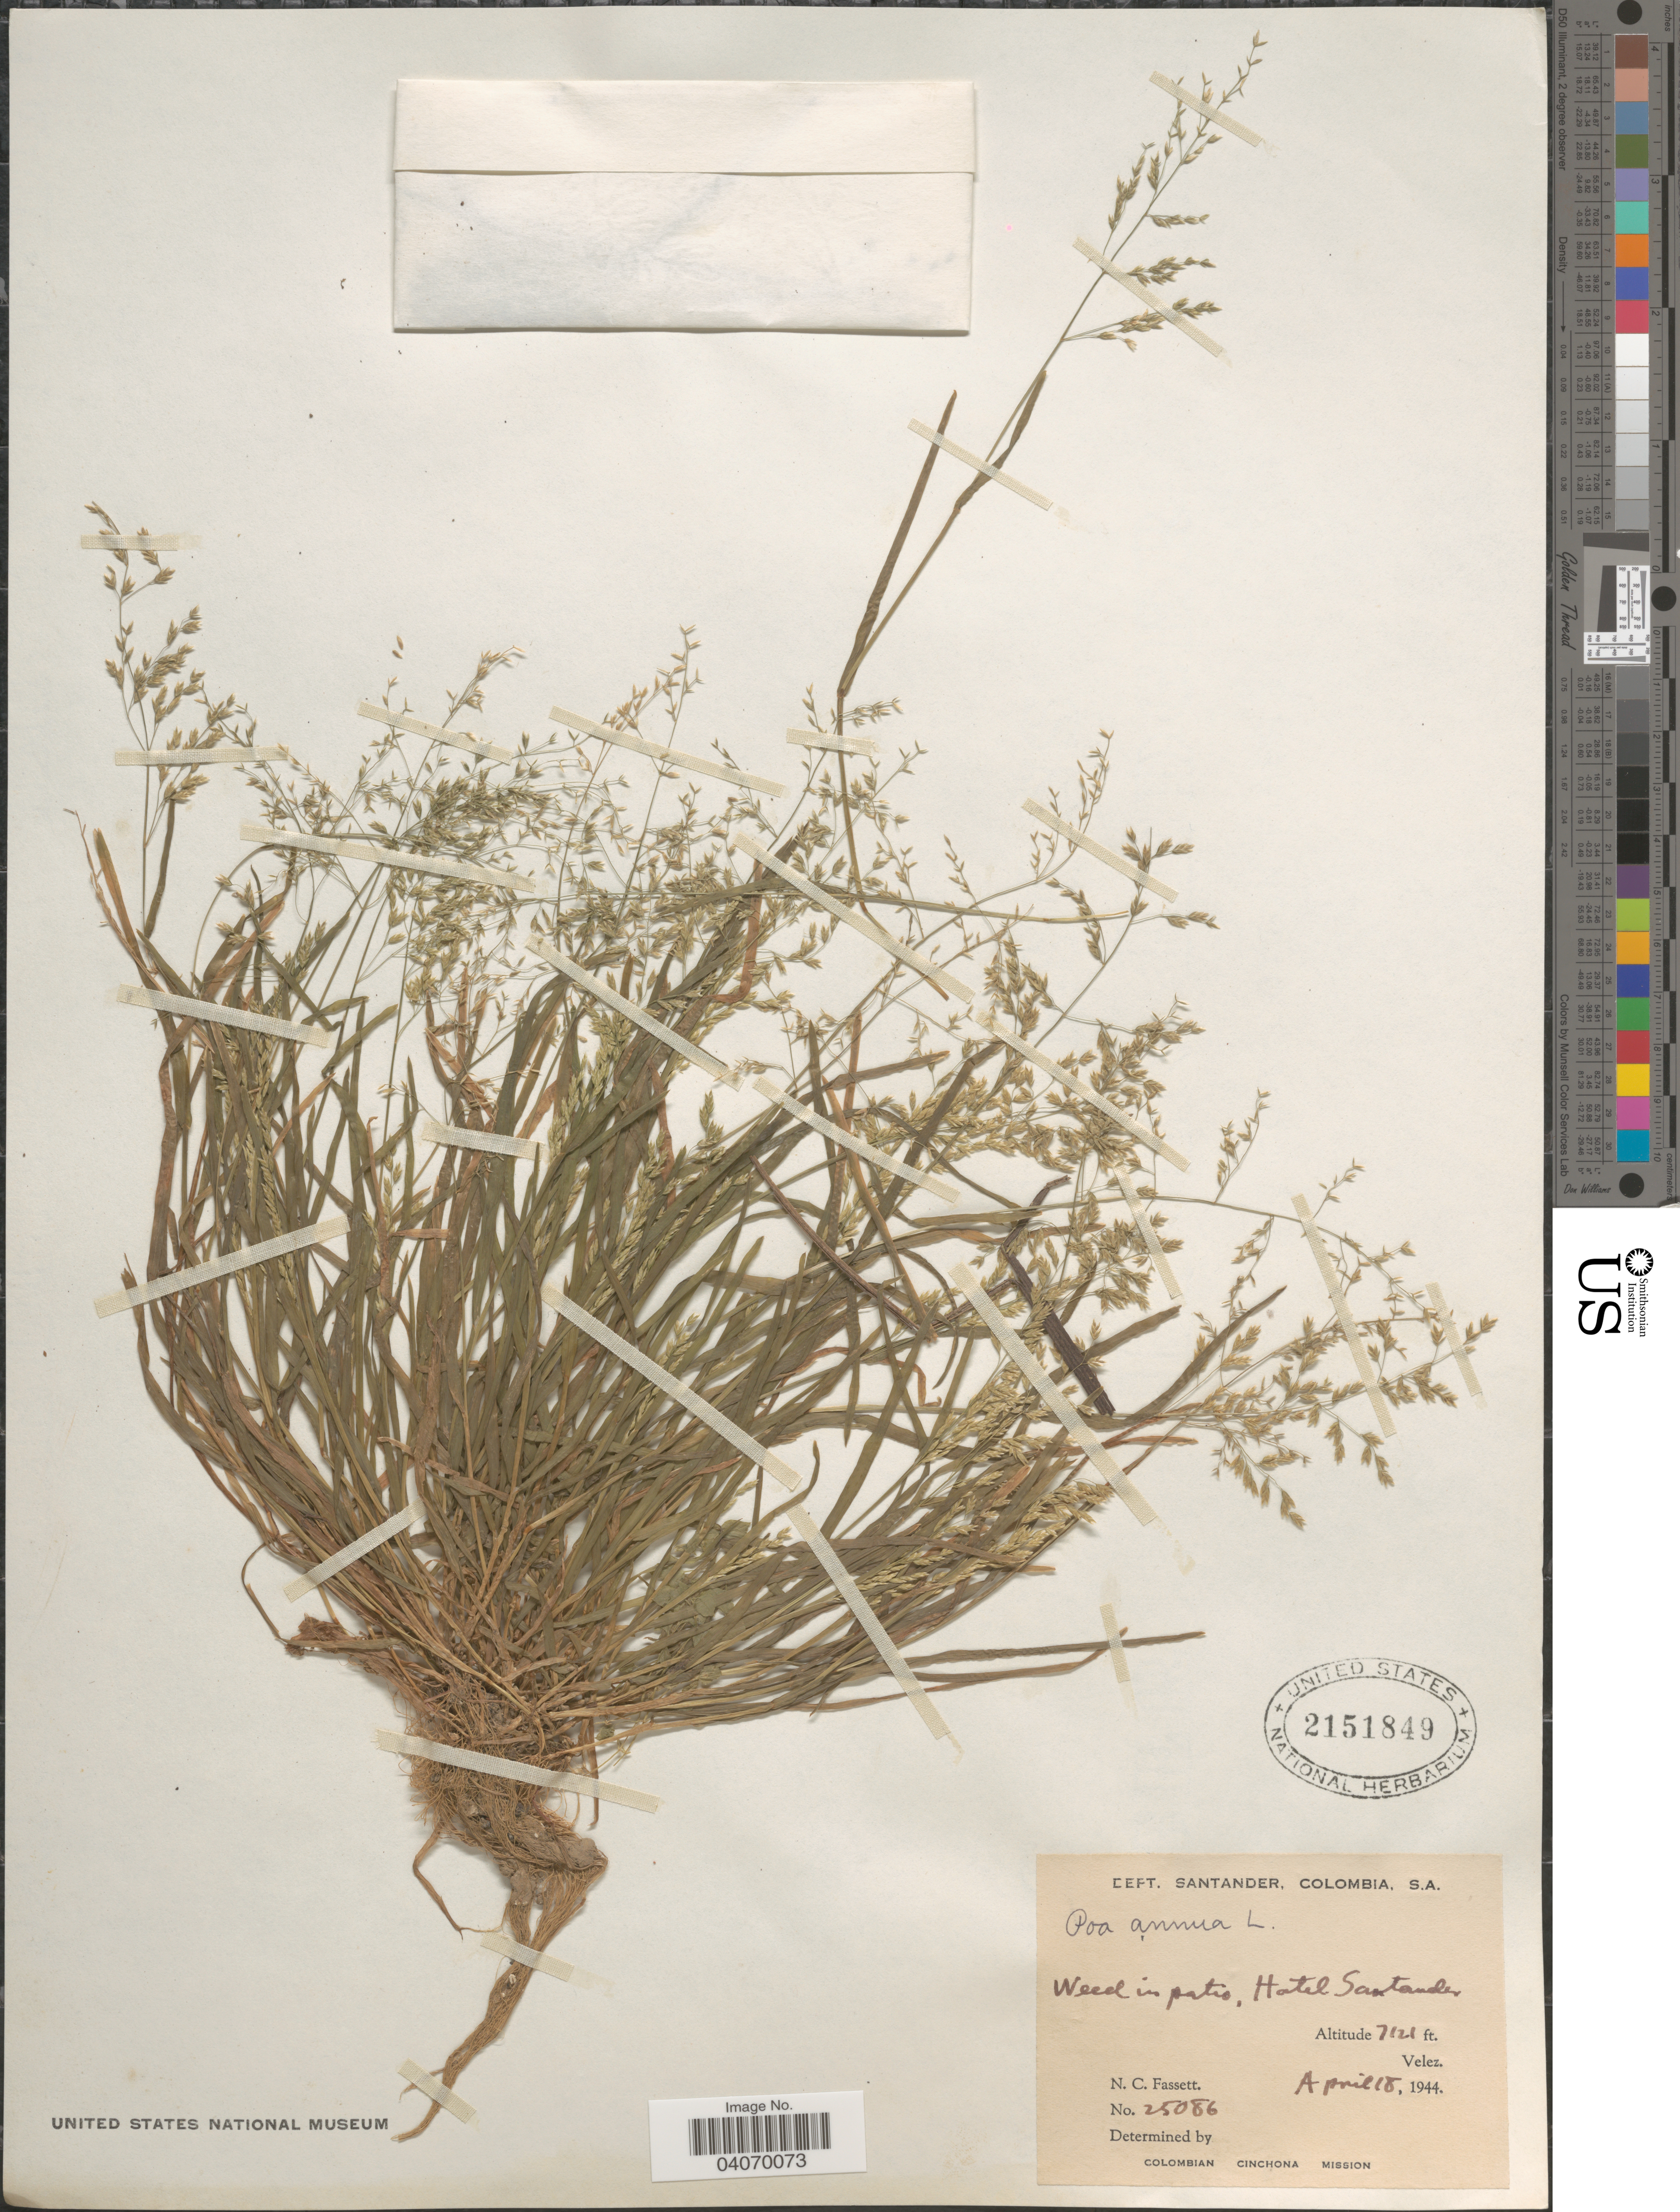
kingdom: Plantae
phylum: Tracheophyta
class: Liliopsida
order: Poales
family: Poaceae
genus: Poa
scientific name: Poa annua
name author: L.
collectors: N. C. Fassett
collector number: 25086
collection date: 1944-04-18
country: Colombia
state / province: Santander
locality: Dept. Santander. Hotel Santander. Velez. Colombian Cinchona Mission.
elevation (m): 2170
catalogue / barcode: US 2151849